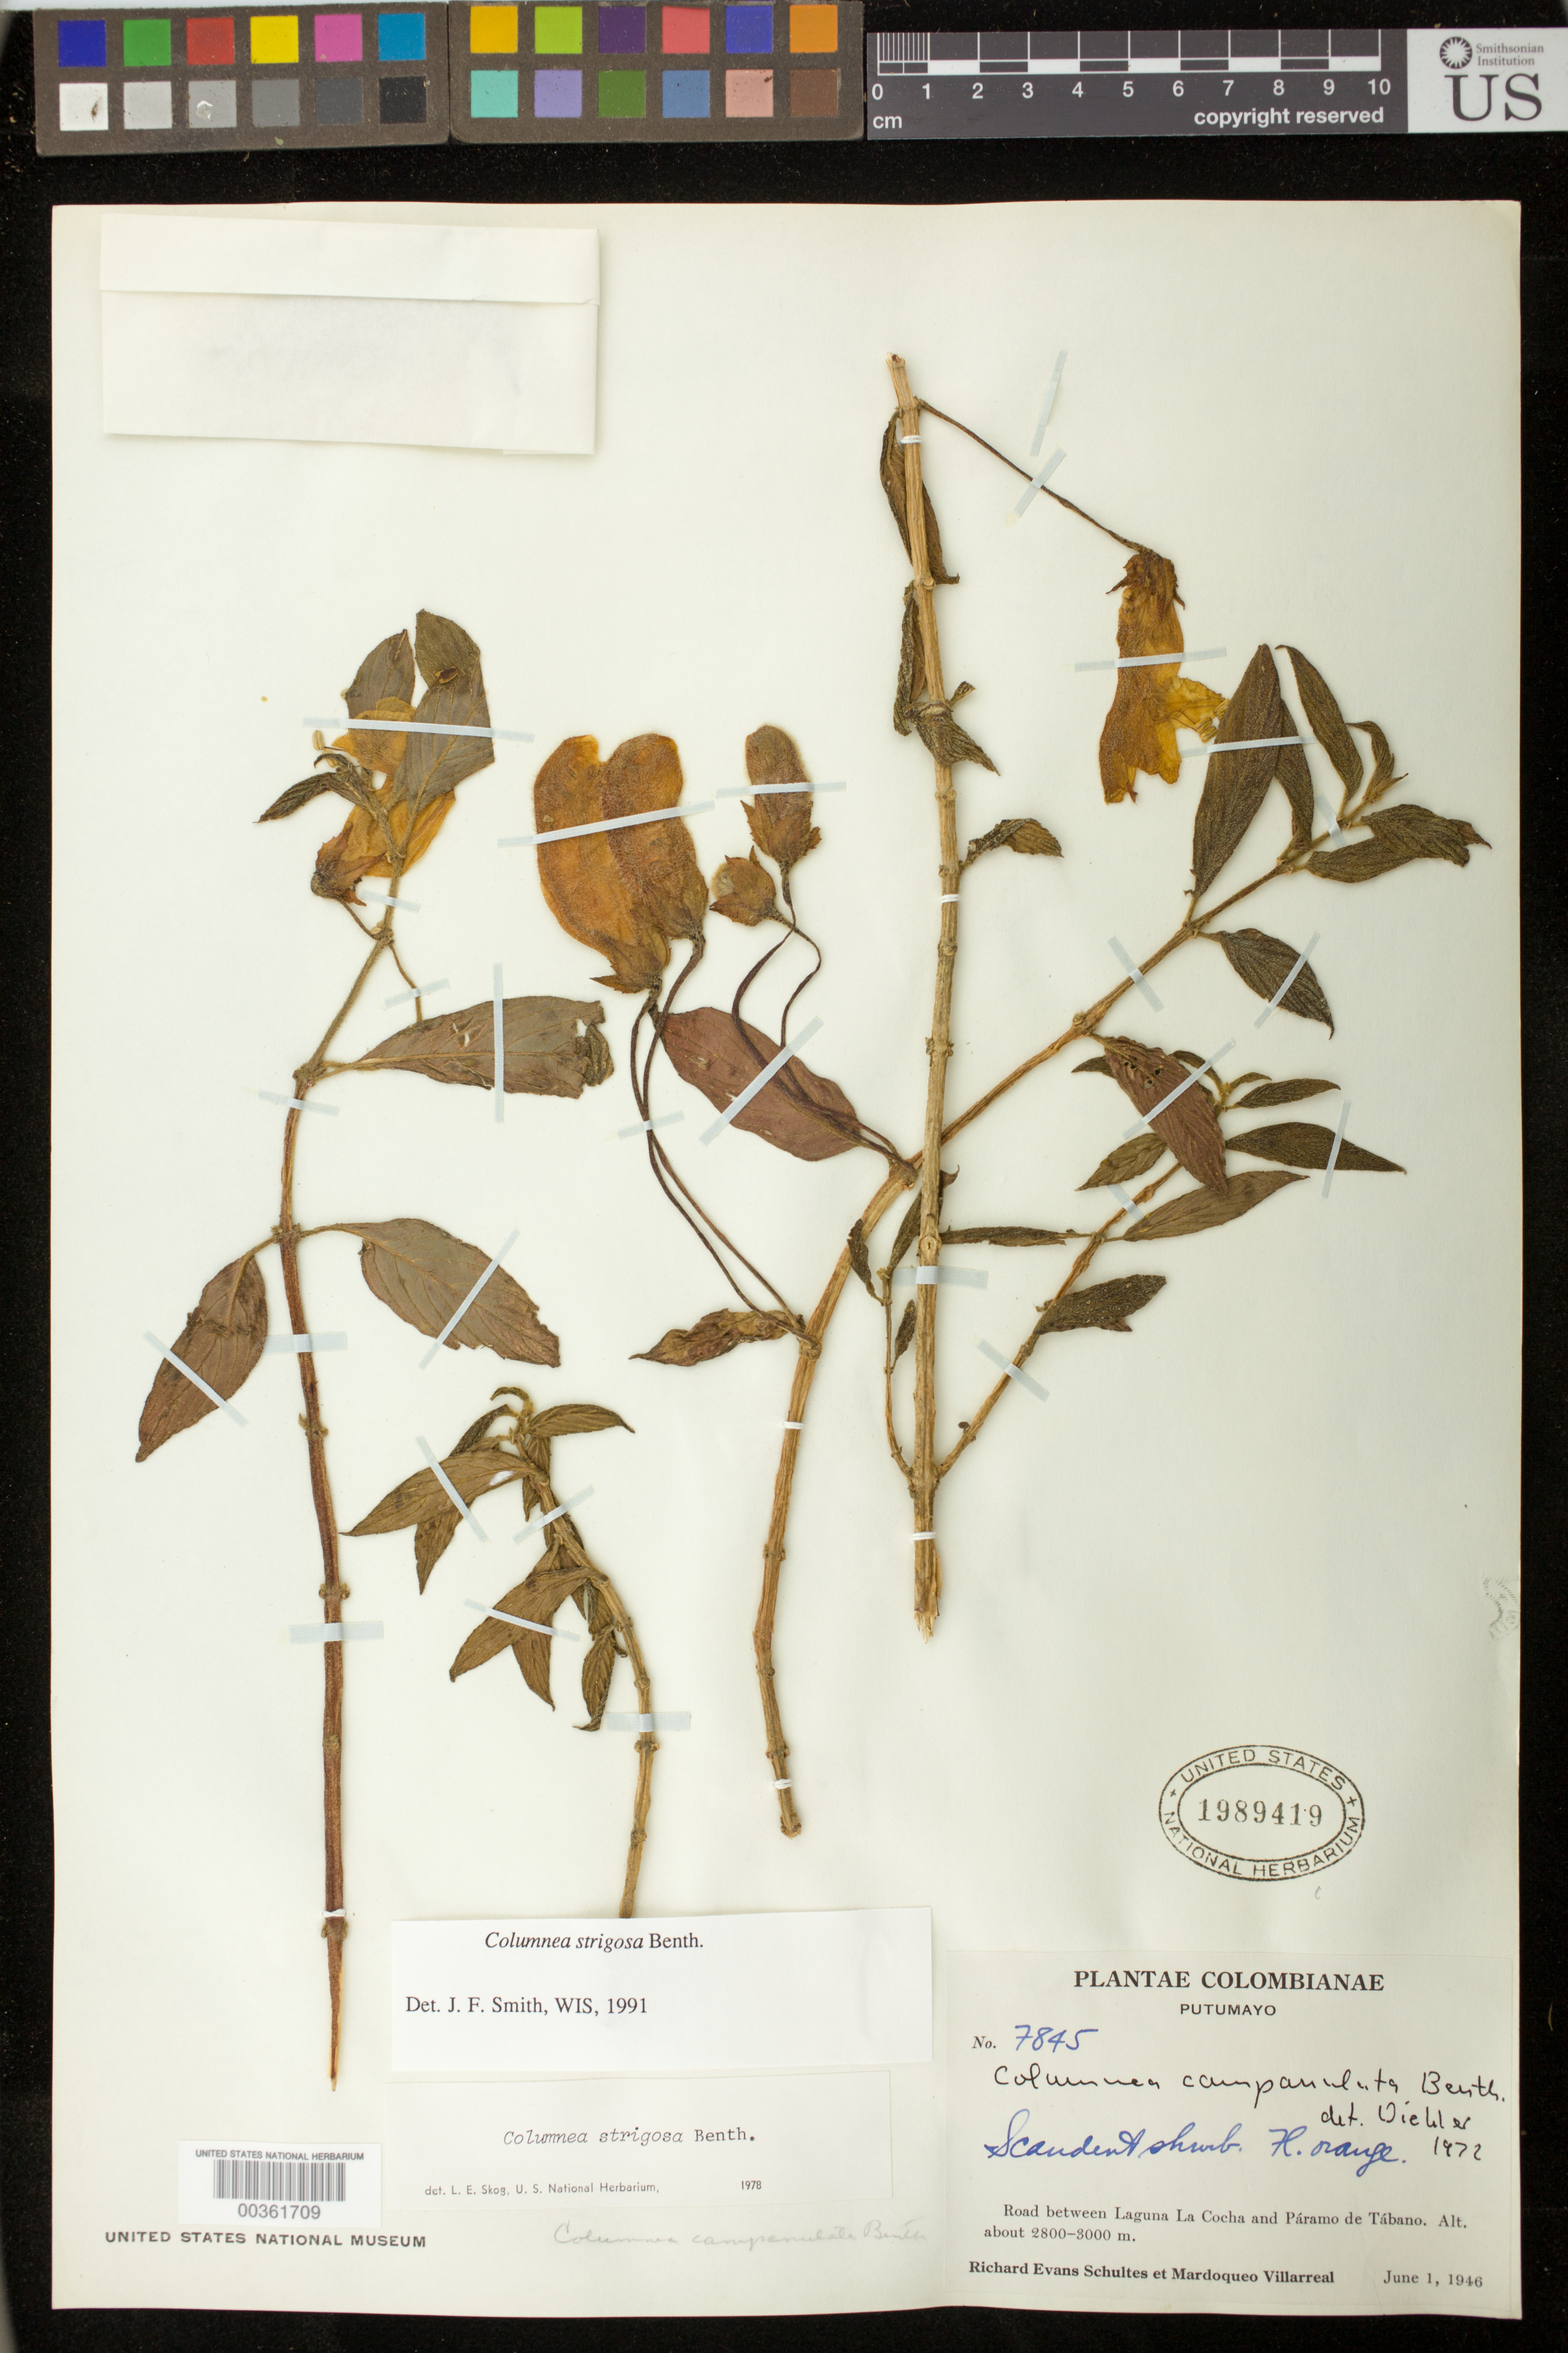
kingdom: Plantae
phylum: Tracheophyta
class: Magnoliopsida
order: Lamiales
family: Gesneriaceae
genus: Columnea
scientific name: Columnea strigosa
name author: Benth.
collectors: R. E. Schultes & M. Villarreal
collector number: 7845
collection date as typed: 01 Jun 1946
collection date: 1946-06-01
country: Colombia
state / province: Putumayo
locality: Road between Laguna La Cocha and Paramo de Tabano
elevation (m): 2800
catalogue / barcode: US 1989419